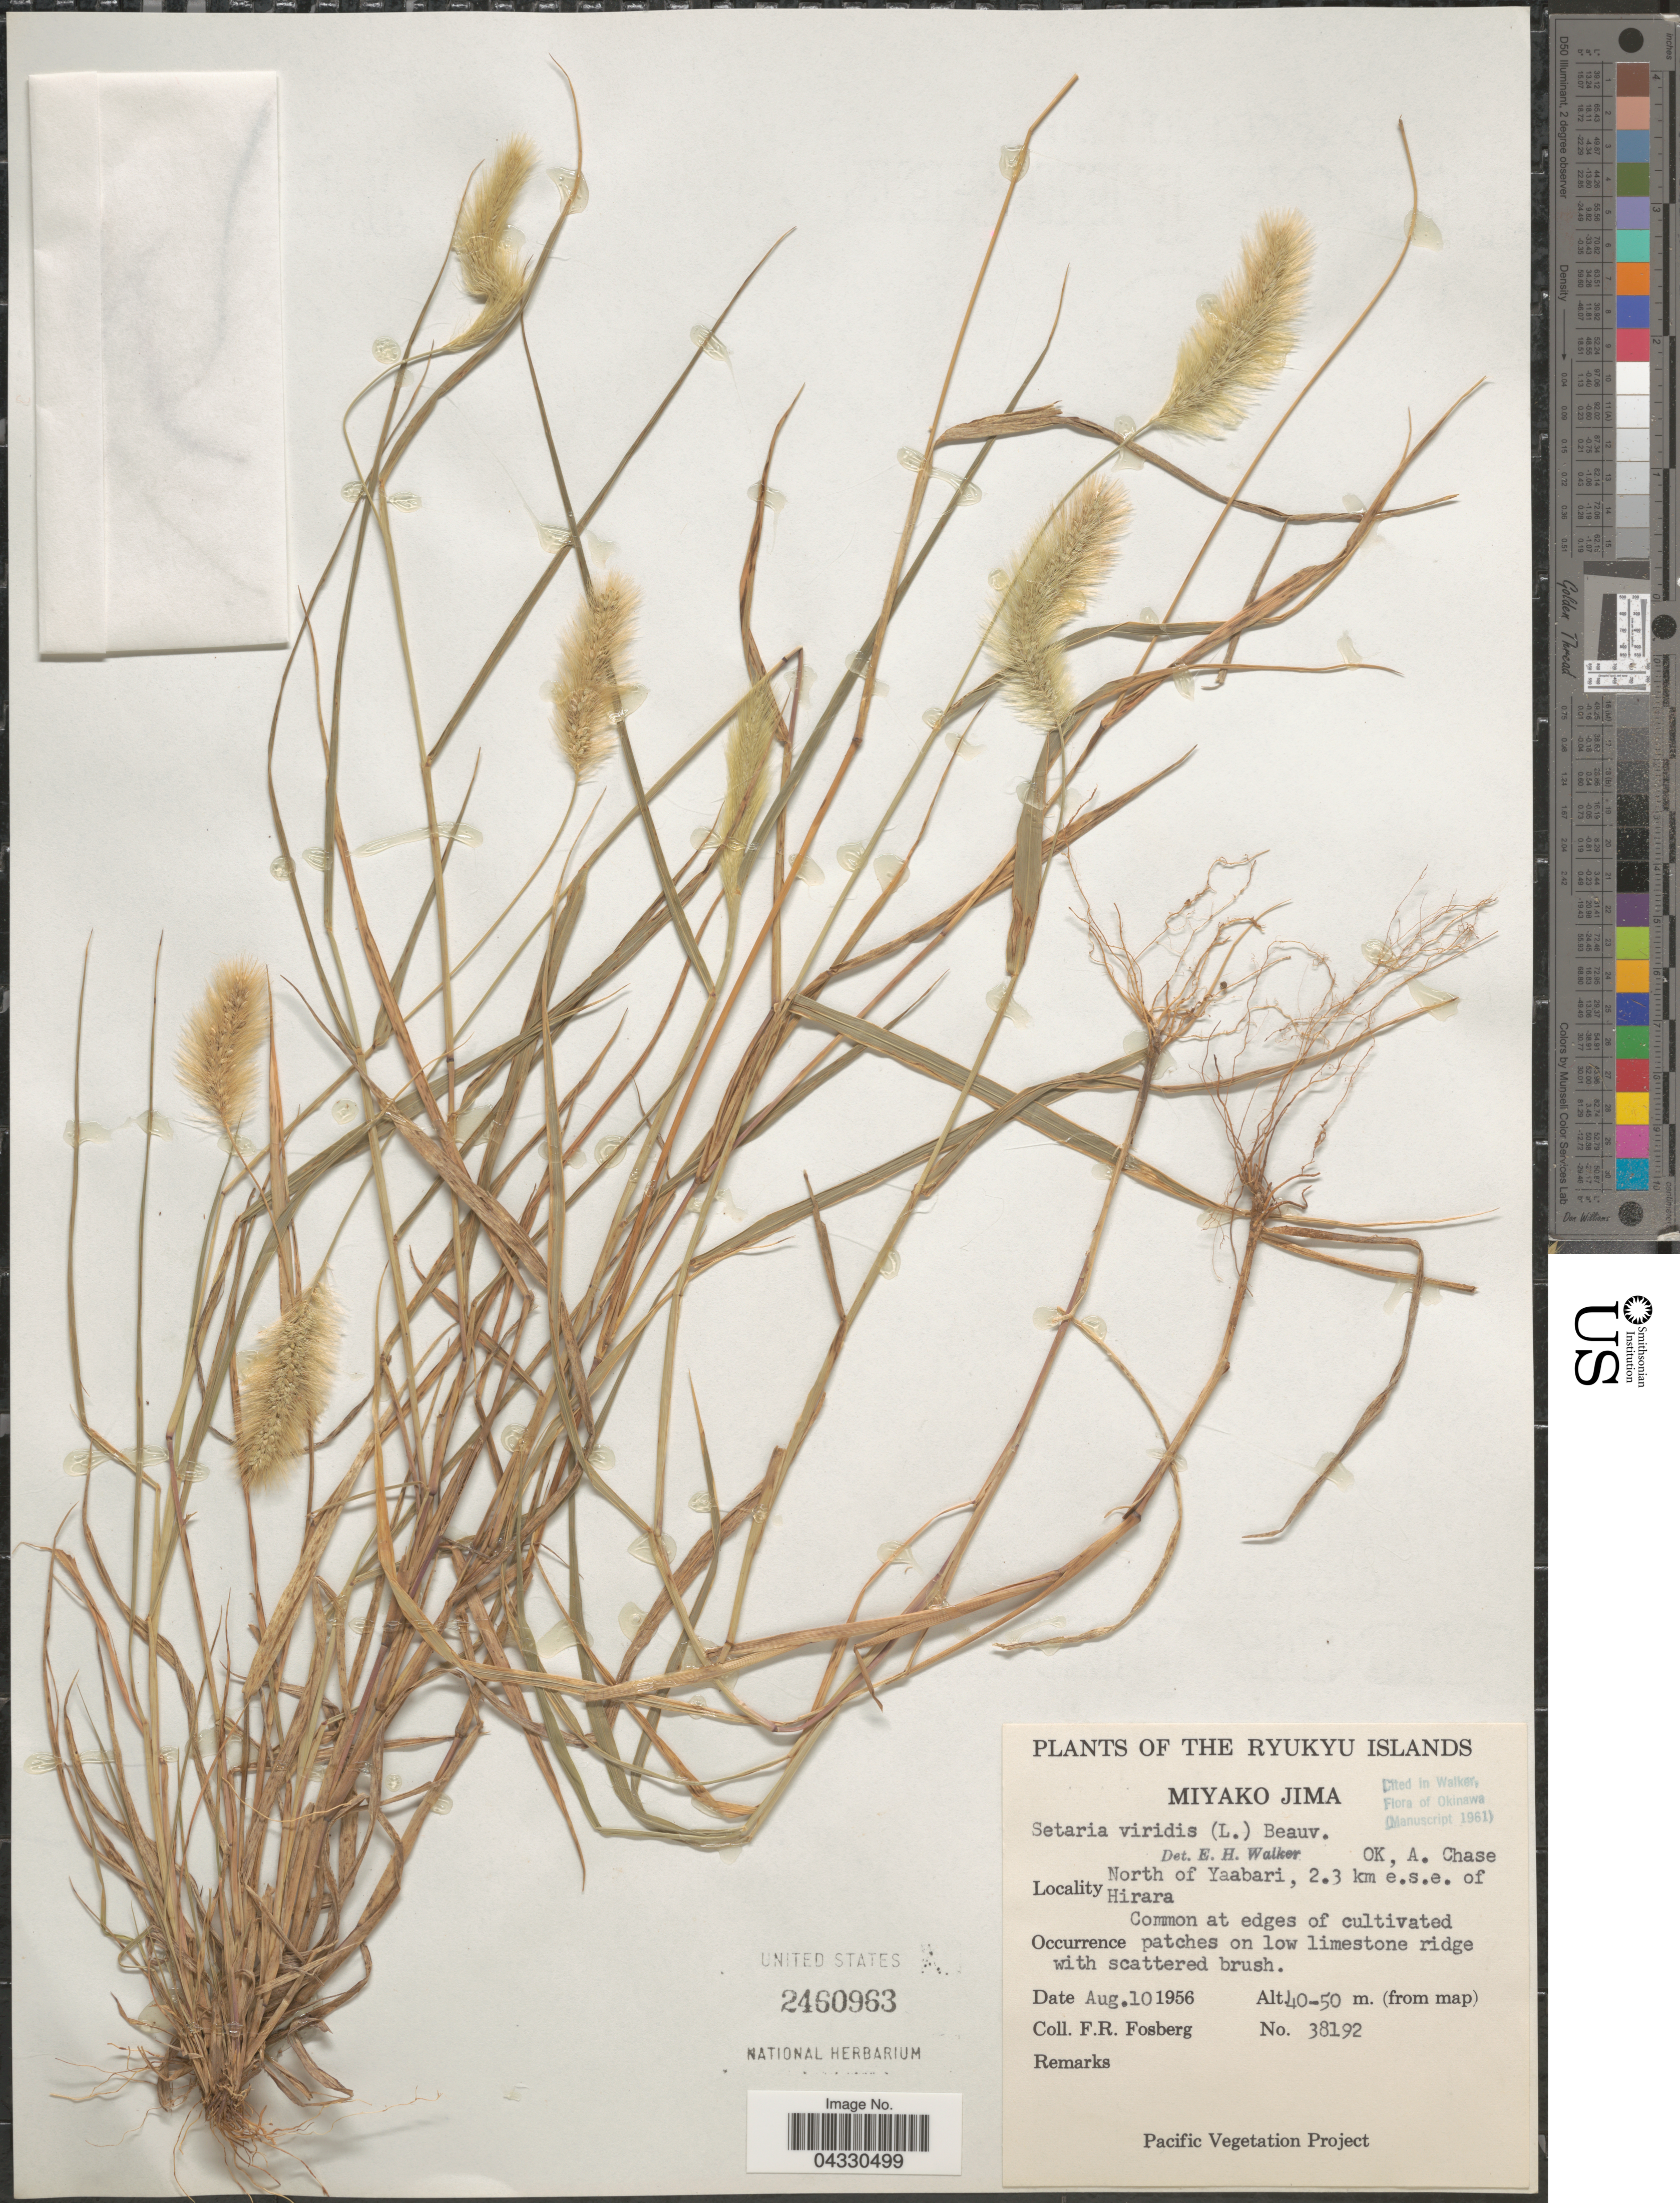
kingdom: Plantae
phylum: Tracheophyta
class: Liliopsida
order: Poales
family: Poaceae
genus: Setaria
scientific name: Setaria viridis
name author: (L.) P. Beauv.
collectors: F. R. Fosberg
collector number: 38192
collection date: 1956-08-10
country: Japan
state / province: Okinawa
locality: Ryukyu Islands. Miyako Jima. North of Yaabari, 2.3 km e.s.e. of Hirara. Common at edges of cultivated patches on low limestone ridge with scattered brush.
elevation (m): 40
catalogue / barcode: US 2460963